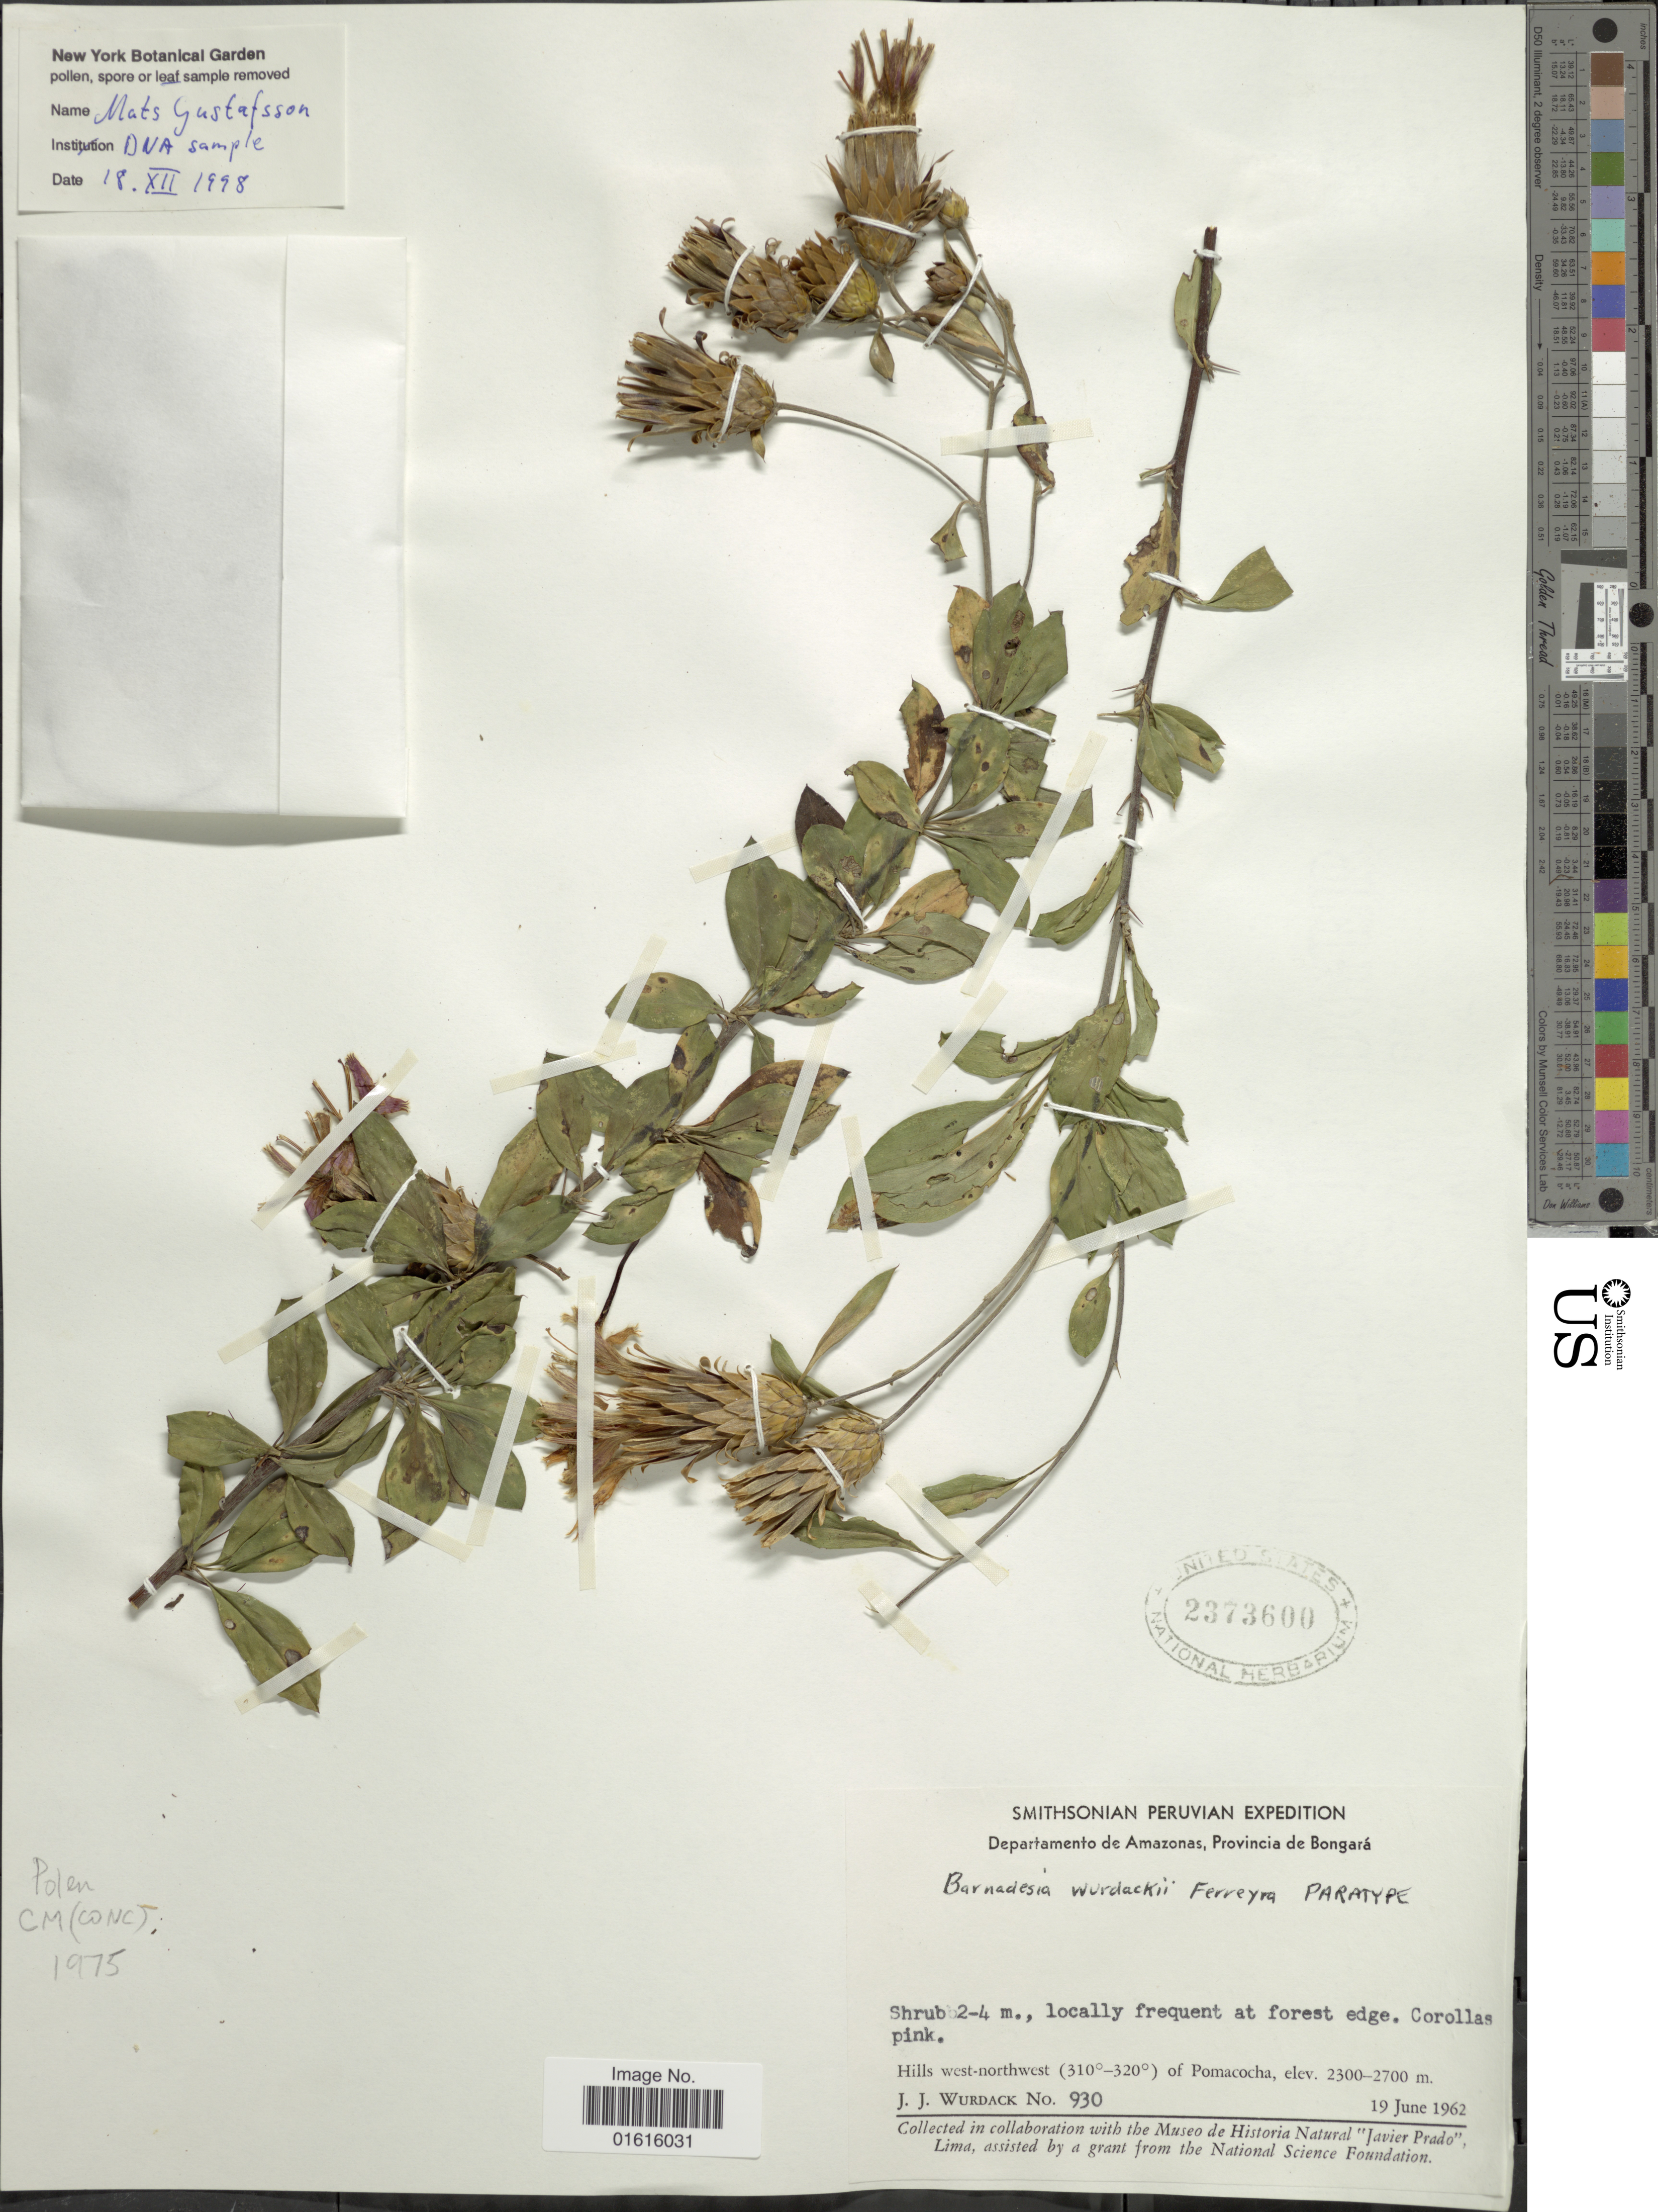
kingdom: Plantae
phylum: Tracheophyta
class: Magnoliopsida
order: Asterales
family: Asteraceae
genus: Barnadesia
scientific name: Barnadesia arborea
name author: Kunth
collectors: J. J. Wurdack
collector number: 930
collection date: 1962-06-19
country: Peru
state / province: Amazonas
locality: Provincia de Bongara, Hills west-northwest (310° - 320°) of Pomacocha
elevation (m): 2300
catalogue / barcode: US 2373600